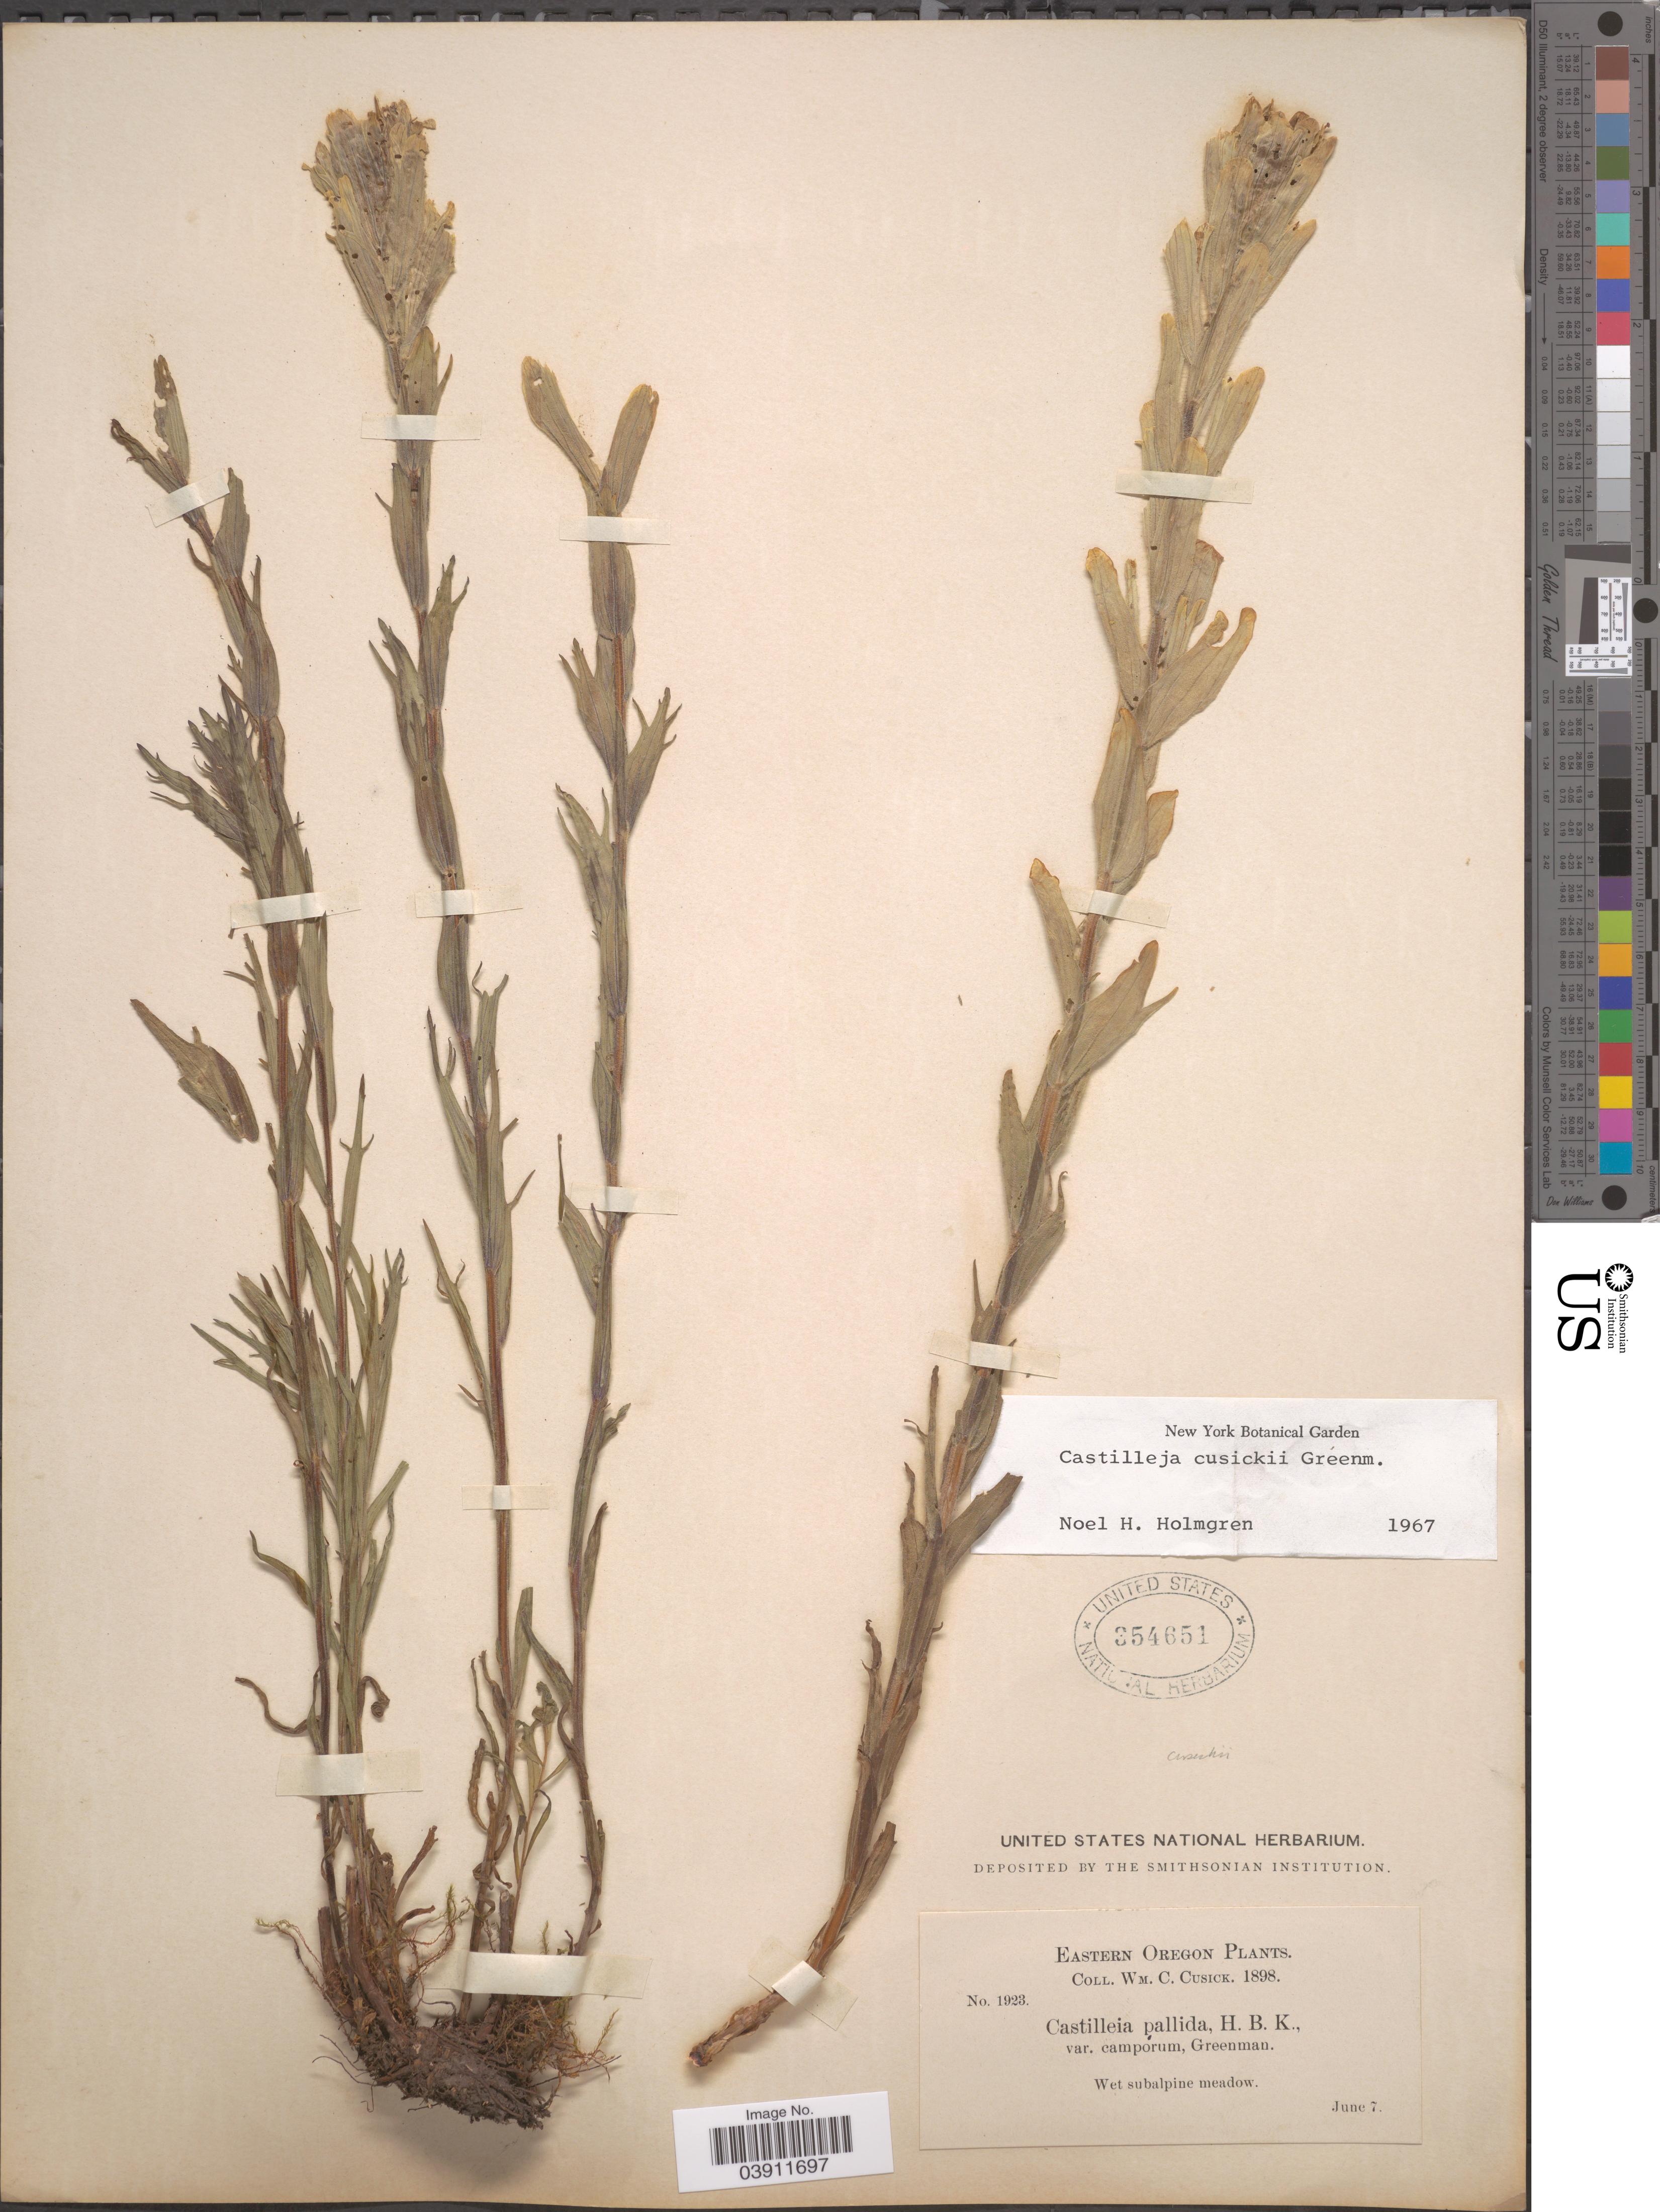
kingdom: Plantae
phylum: Tracheophyta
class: Magnoliopsida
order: Lamiales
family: Orobanchaceae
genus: Castilleja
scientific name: Castilleja cusickii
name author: Greenm.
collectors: W. C. Cusick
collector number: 1923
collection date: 1898-06-07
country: United States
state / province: Oregon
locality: Eastern Oregon.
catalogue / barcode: US 354651